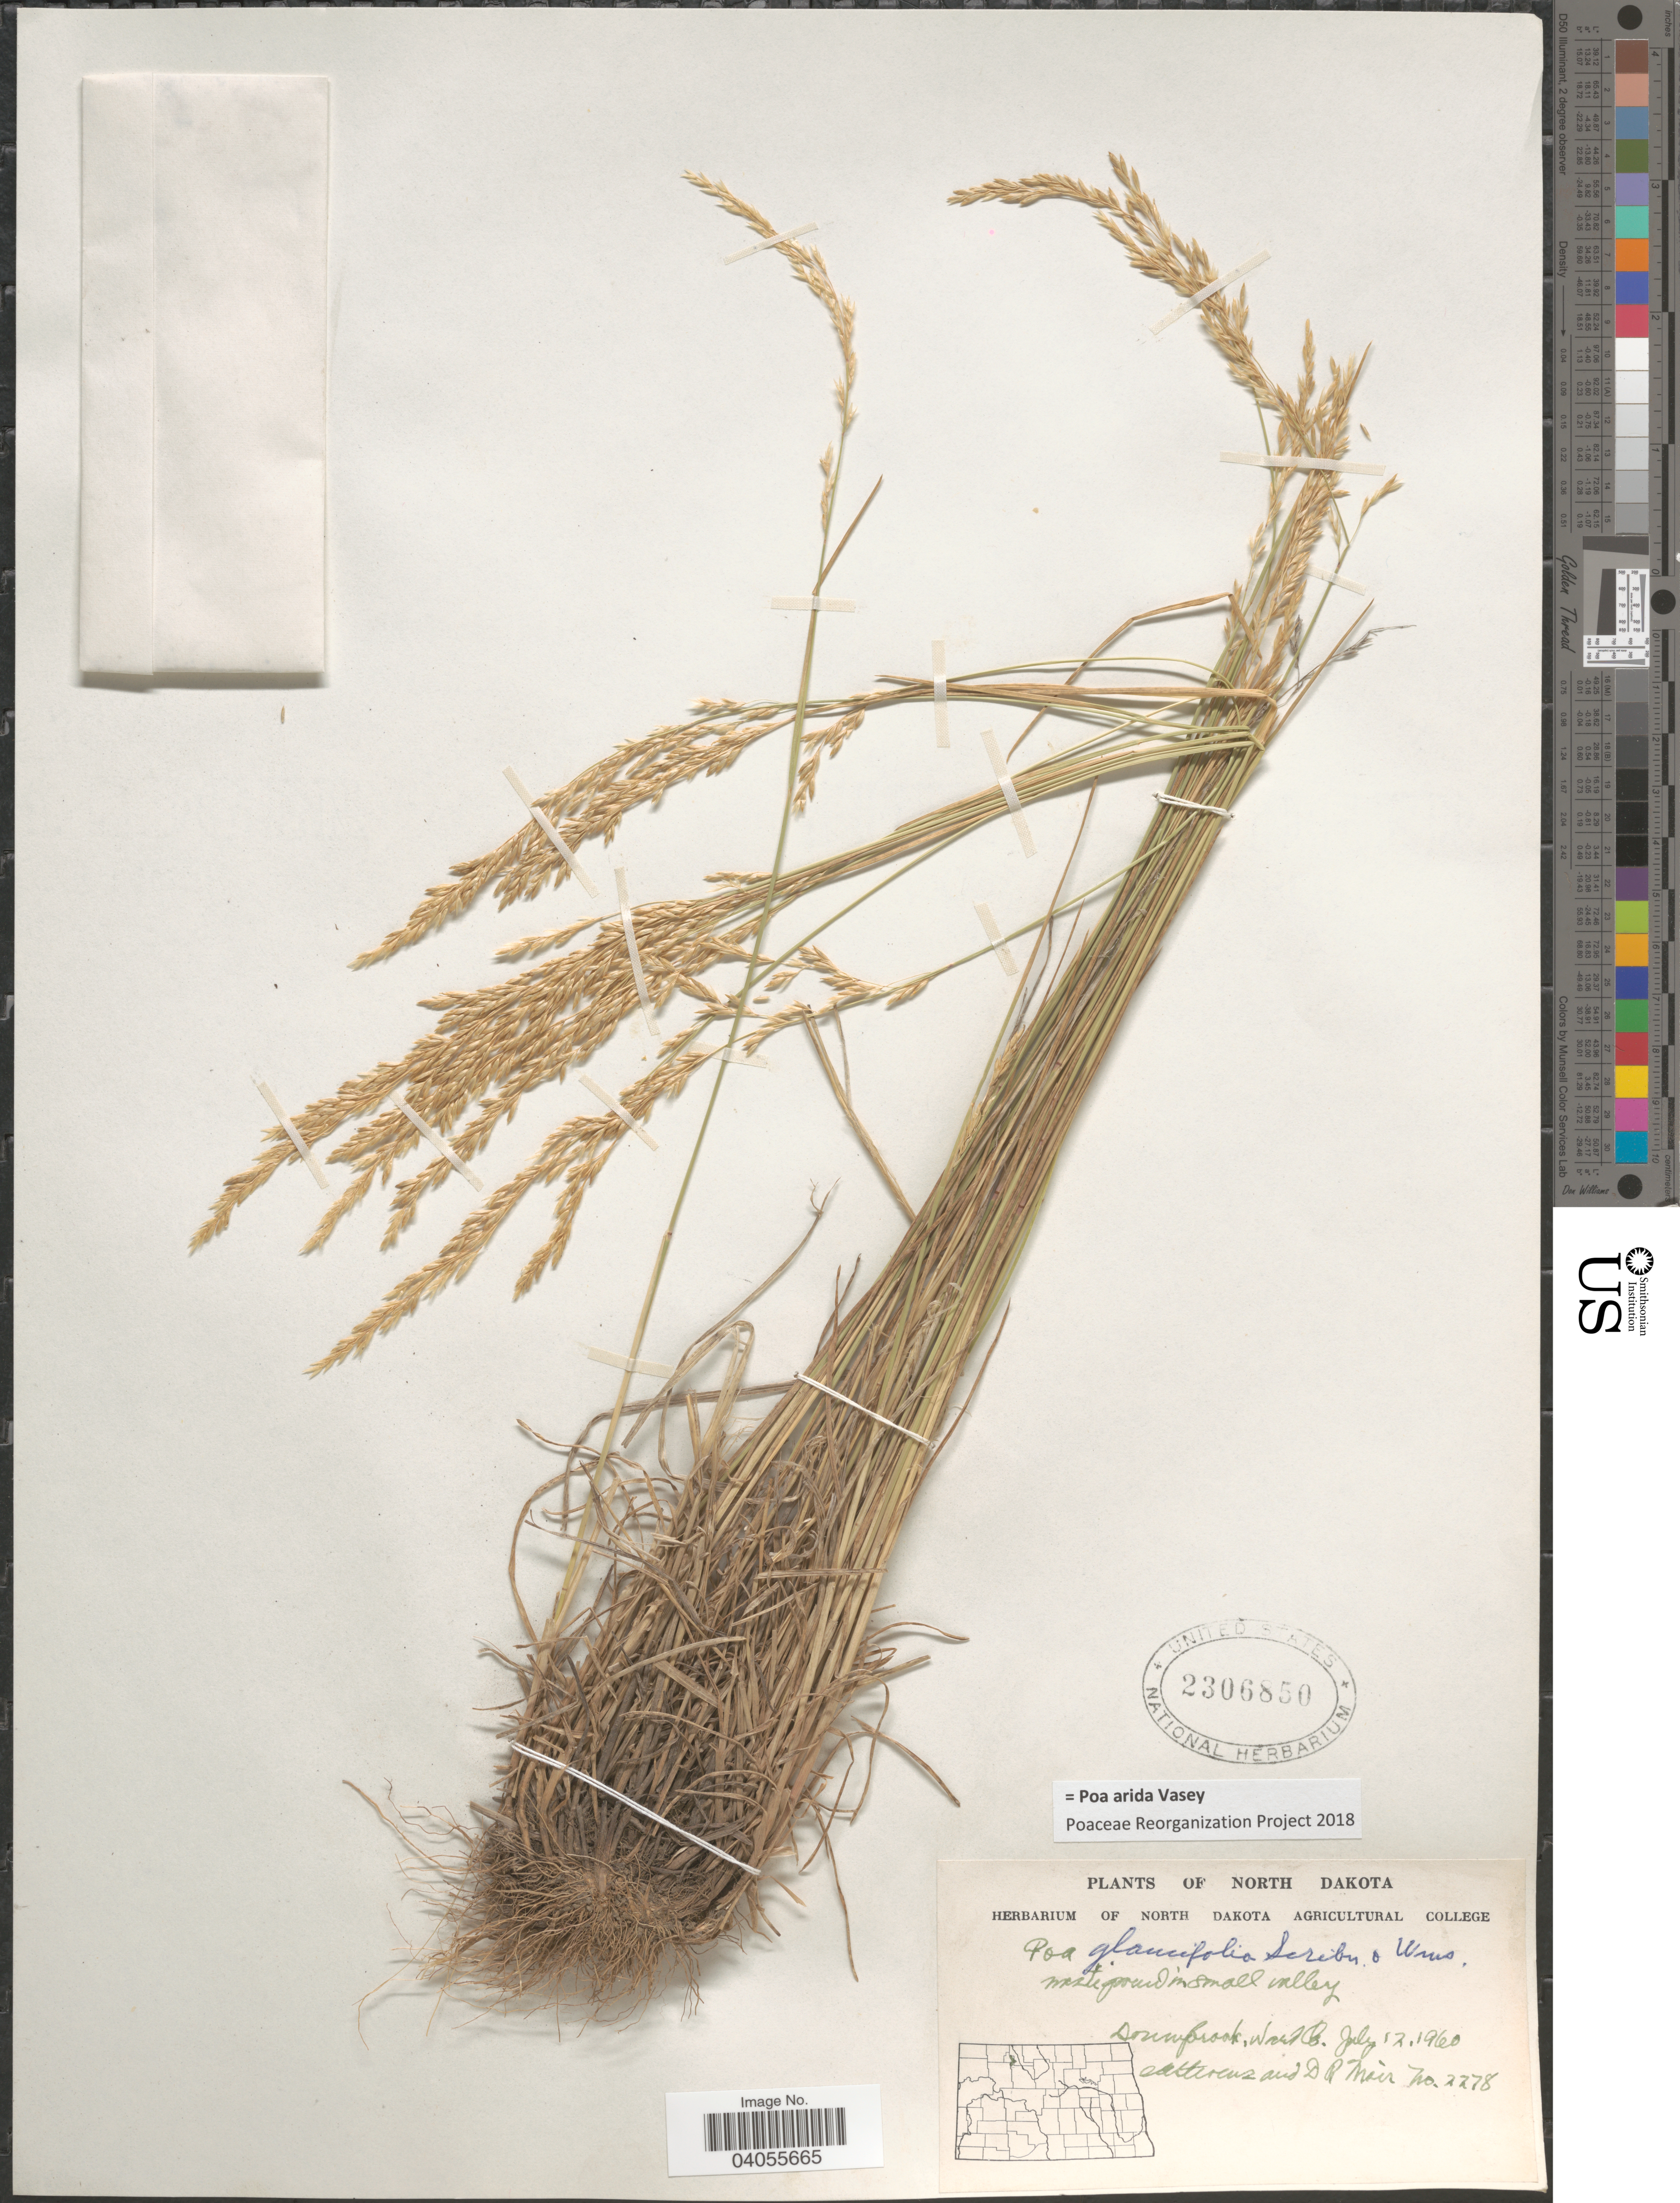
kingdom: Plantae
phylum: Tracheophyta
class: Liliopsida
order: Poales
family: Poaceae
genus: Poa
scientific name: Poa arida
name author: Vasey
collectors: O. A. Stevens & D. Moir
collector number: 2278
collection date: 1960-07-12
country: United States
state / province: North Dakota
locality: Donnybrook, Ward Co.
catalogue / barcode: US 2306850